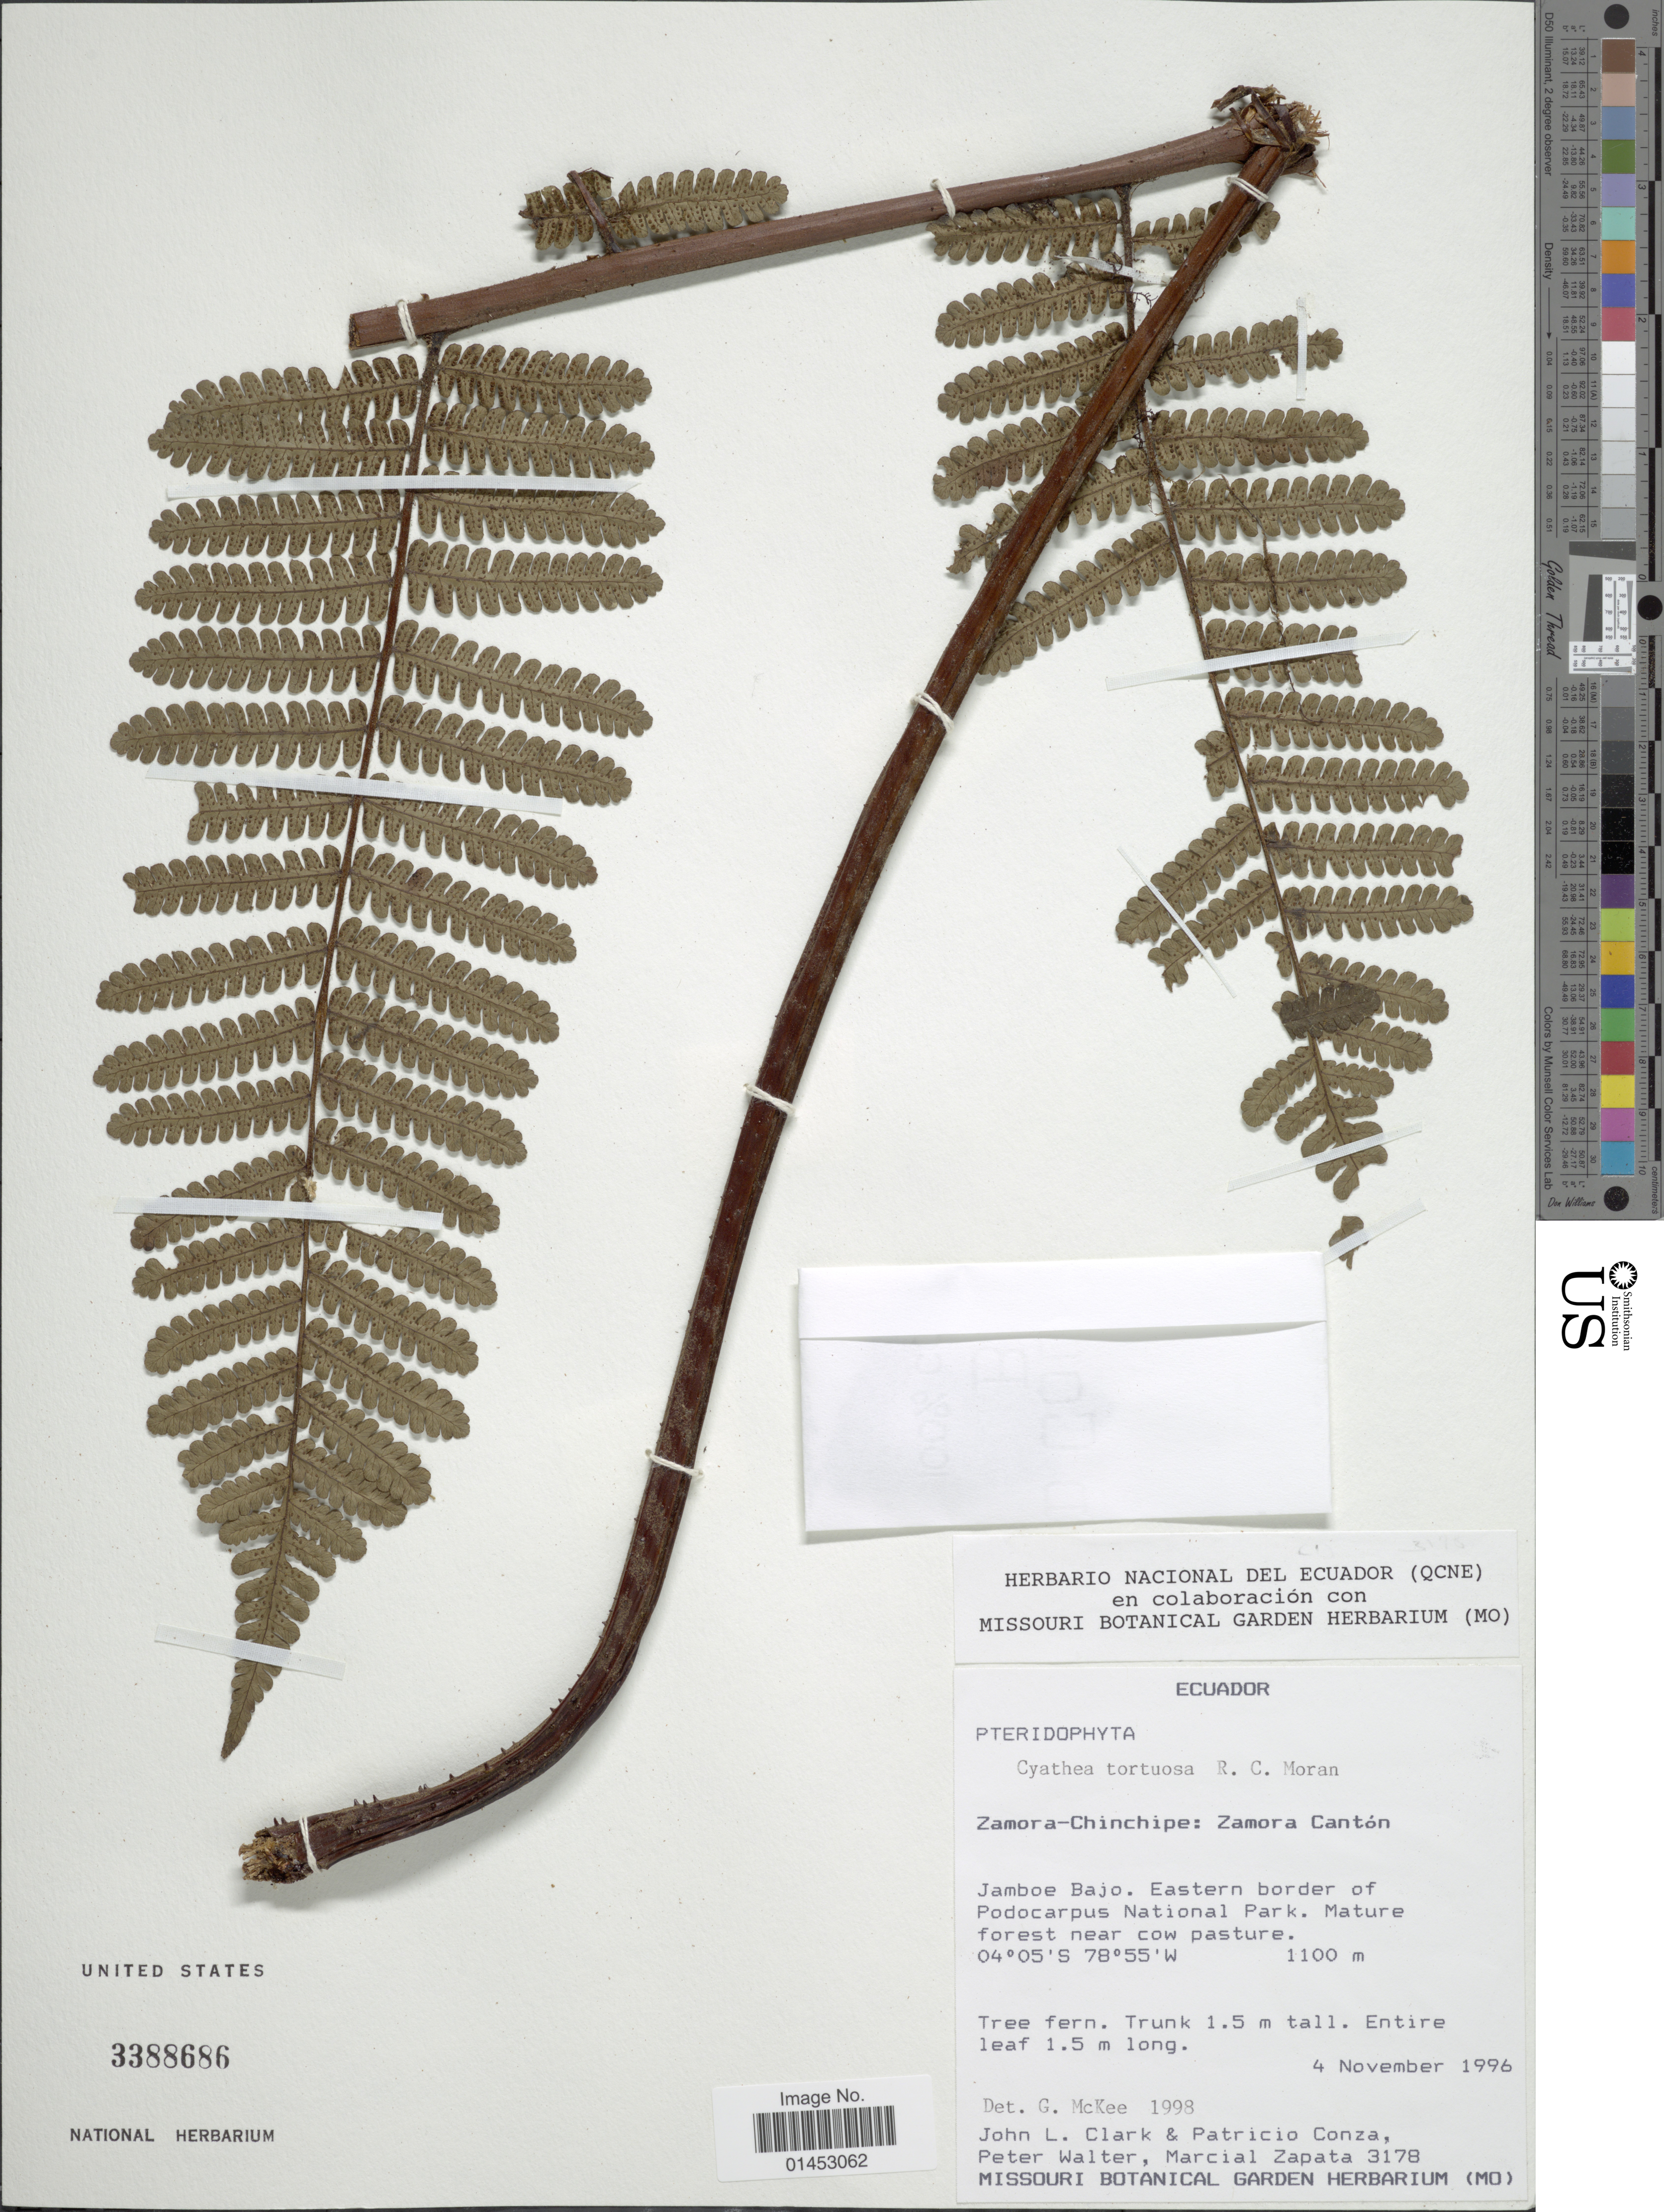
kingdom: Plantae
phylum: Tracheophyta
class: Polypodiopsida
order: Cyatheales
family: Cyatheaceae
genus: Cyathea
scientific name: Cyathea tortuosa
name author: R.C. Moran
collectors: J. L. Clark, P. Conza, P. Walter & M. Zapata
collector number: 3178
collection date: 1996-11-04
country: Ecuador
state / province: Zamora-Chinchipe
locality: Zamora-Chinchipe: Zamora Cantón, Jamboe Bajo, Eastern border of Podocarpus National Park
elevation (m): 1100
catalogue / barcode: US 3388686